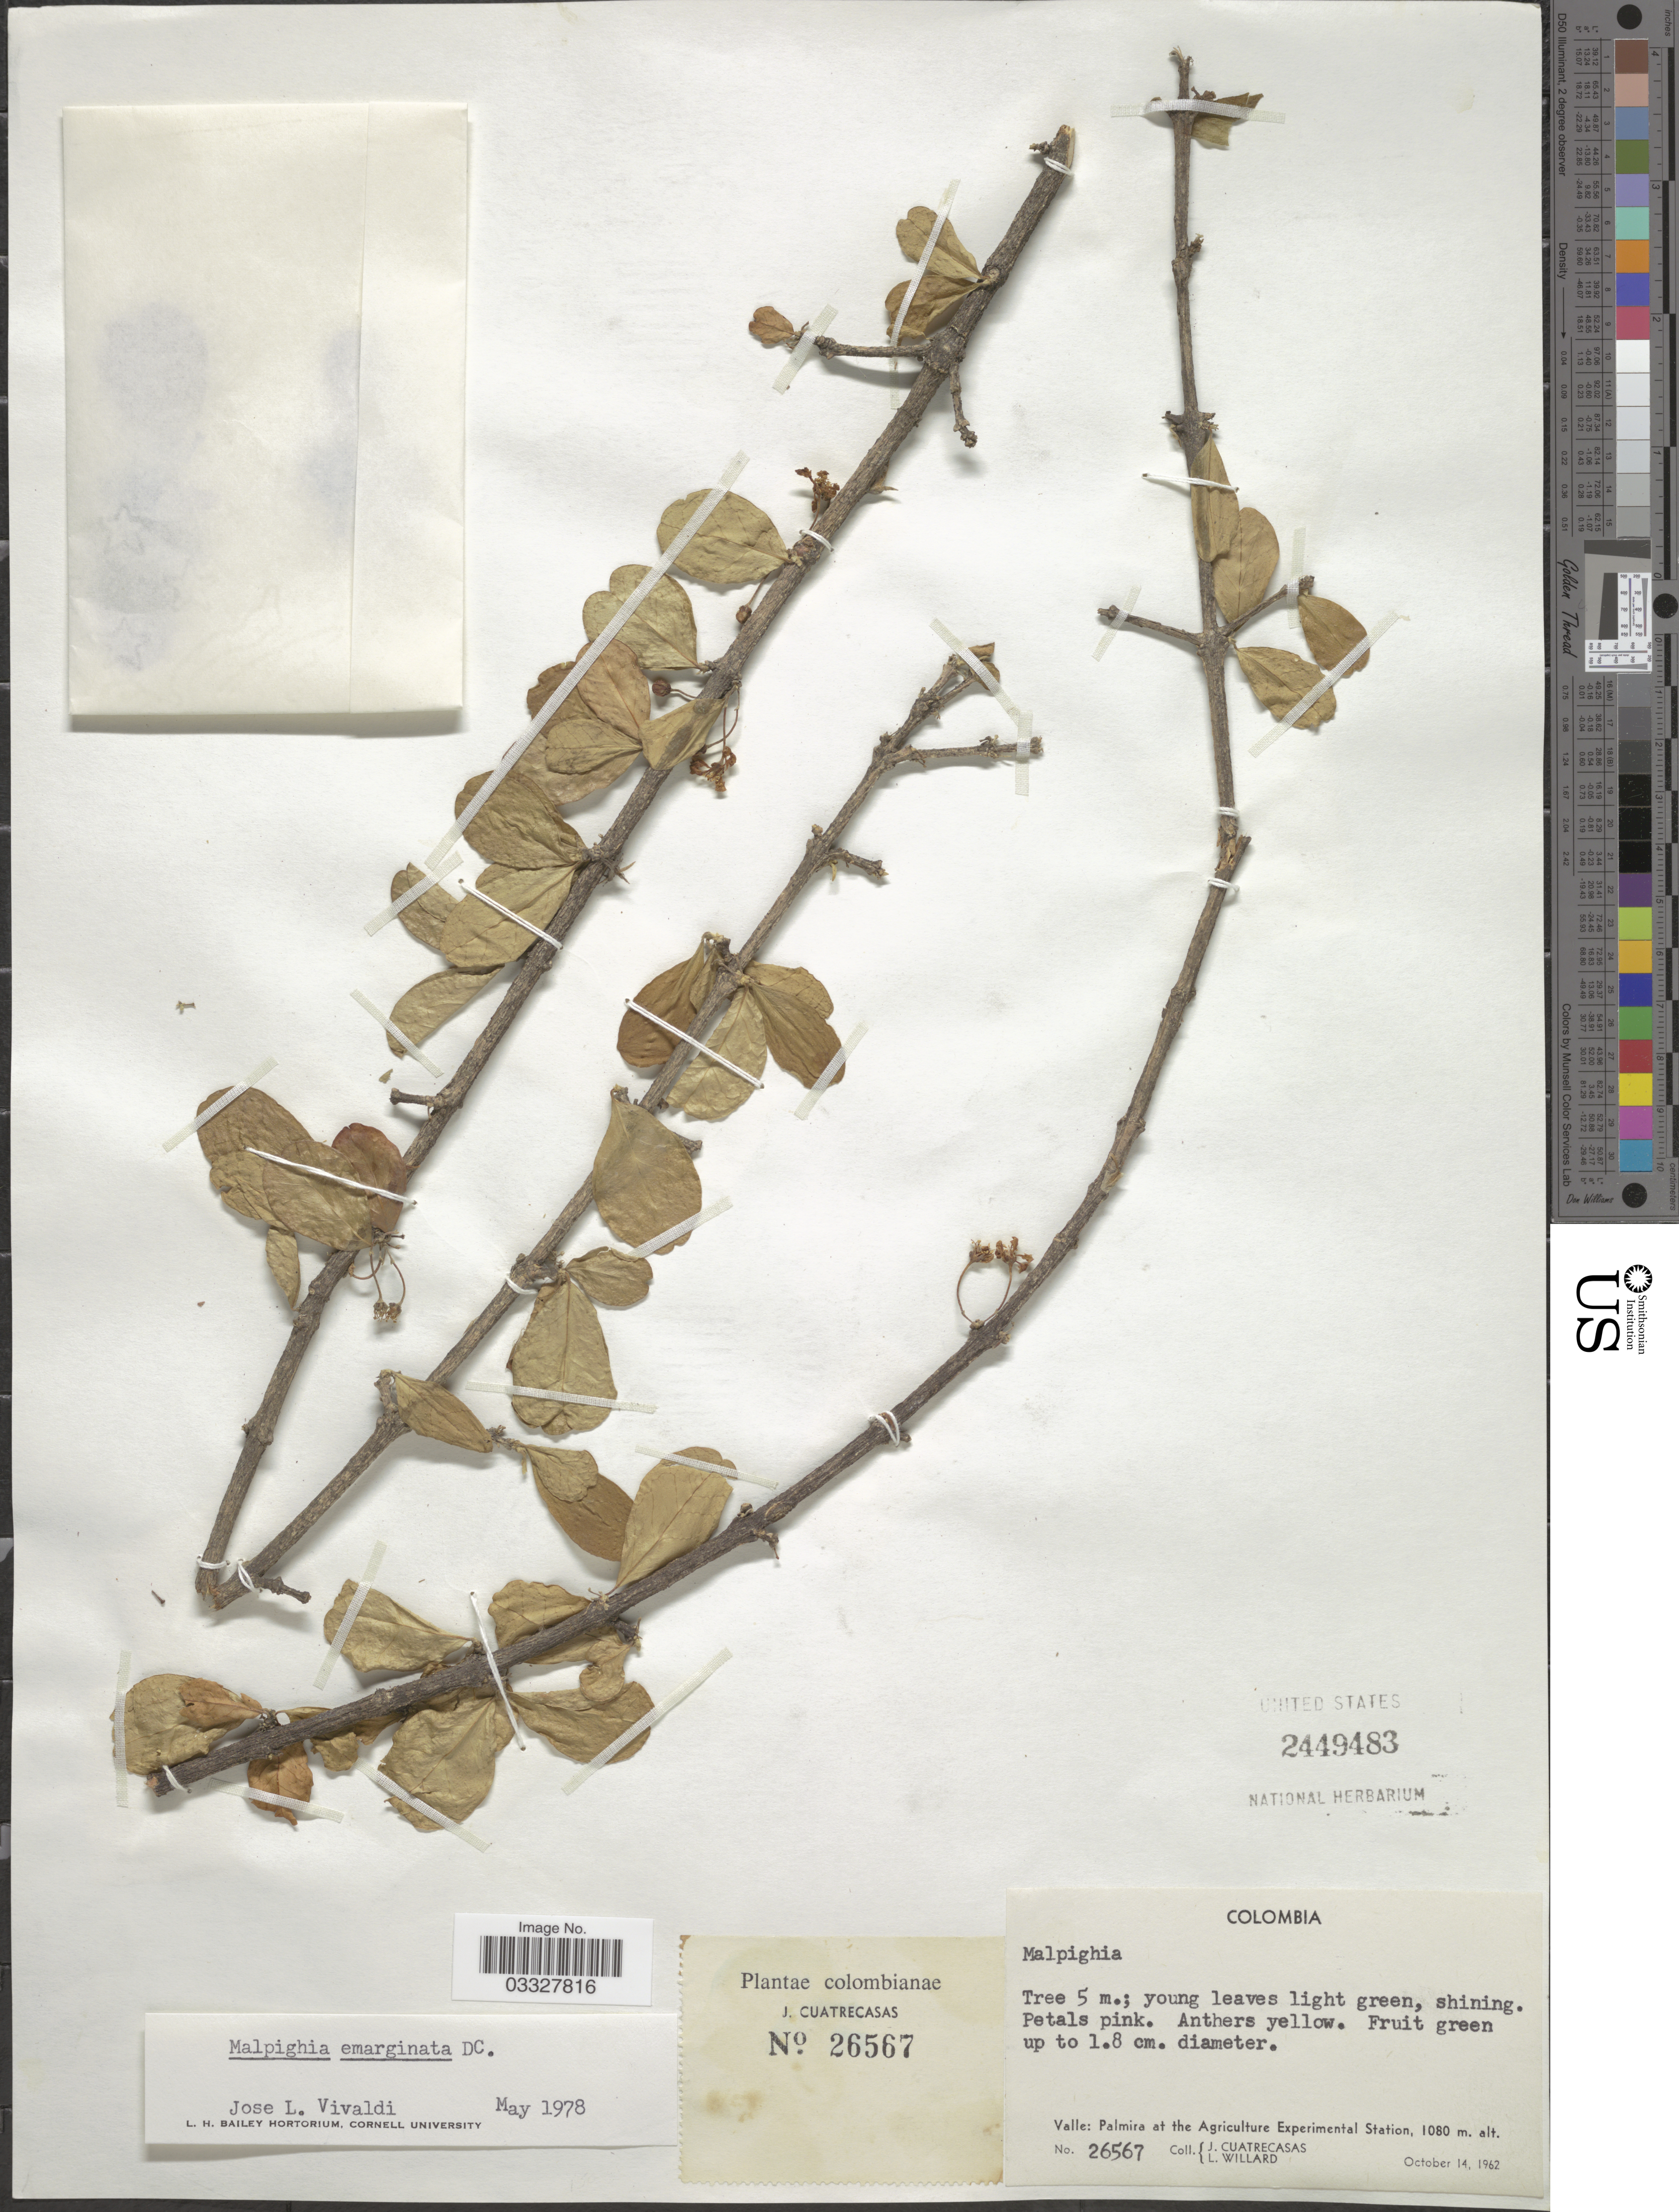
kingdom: Plantae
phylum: Tracheophyta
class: Magnoliopsida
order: Malpighiales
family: Malpighiaceae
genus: Malpighia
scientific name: Malpighia emarginata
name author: DC.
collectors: J. Cuatrecasas & L. Willard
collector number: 26567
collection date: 1962-10-14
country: Colombia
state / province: Valle del Cauca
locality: Valle: Palmira at the Agriculture Experimental Station.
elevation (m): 1080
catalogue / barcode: US 2449483